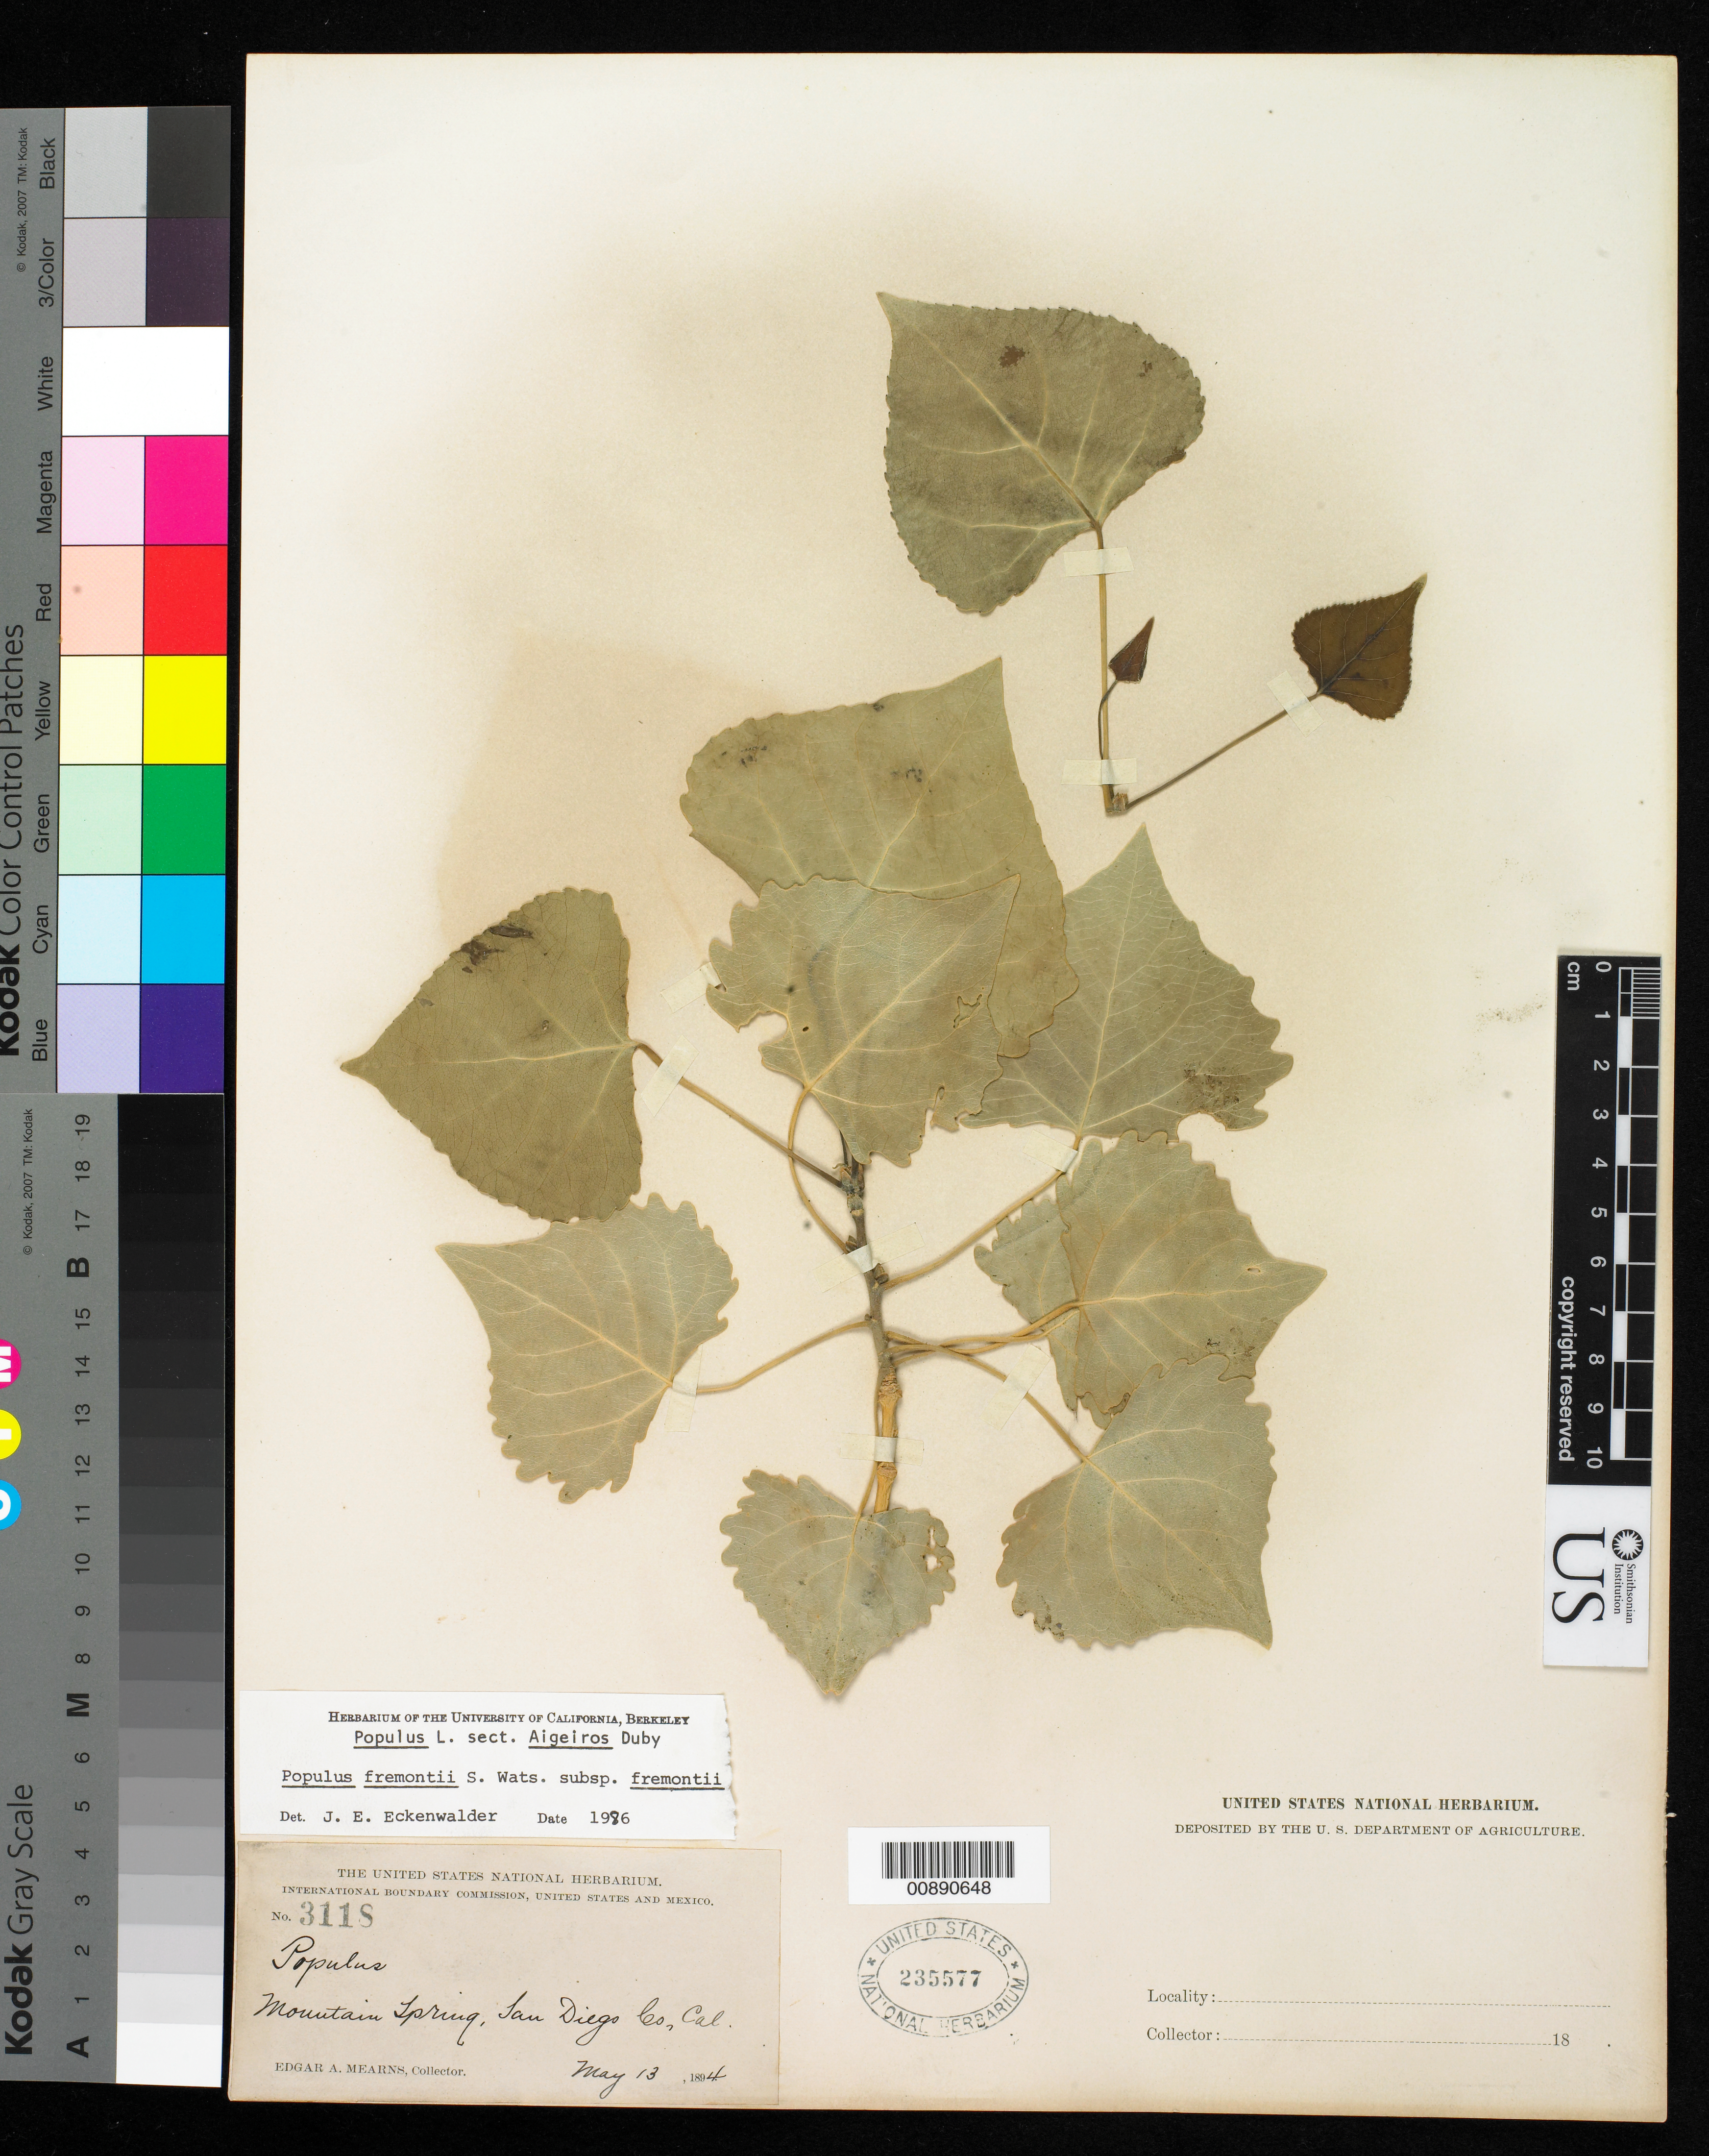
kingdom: Plantae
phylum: Tracheophyta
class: Magnoliopsida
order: Malpighiales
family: Salicaceae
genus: Populus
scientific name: Populus fremontii subsp. fremontii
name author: S. Watson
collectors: E. A. Mearns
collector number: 3118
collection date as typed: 13 May 1894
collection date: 1894-05-13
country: United States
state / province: California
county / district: San Diego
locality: Mountain Spring, San Diego County, California.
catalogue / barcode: US 235577